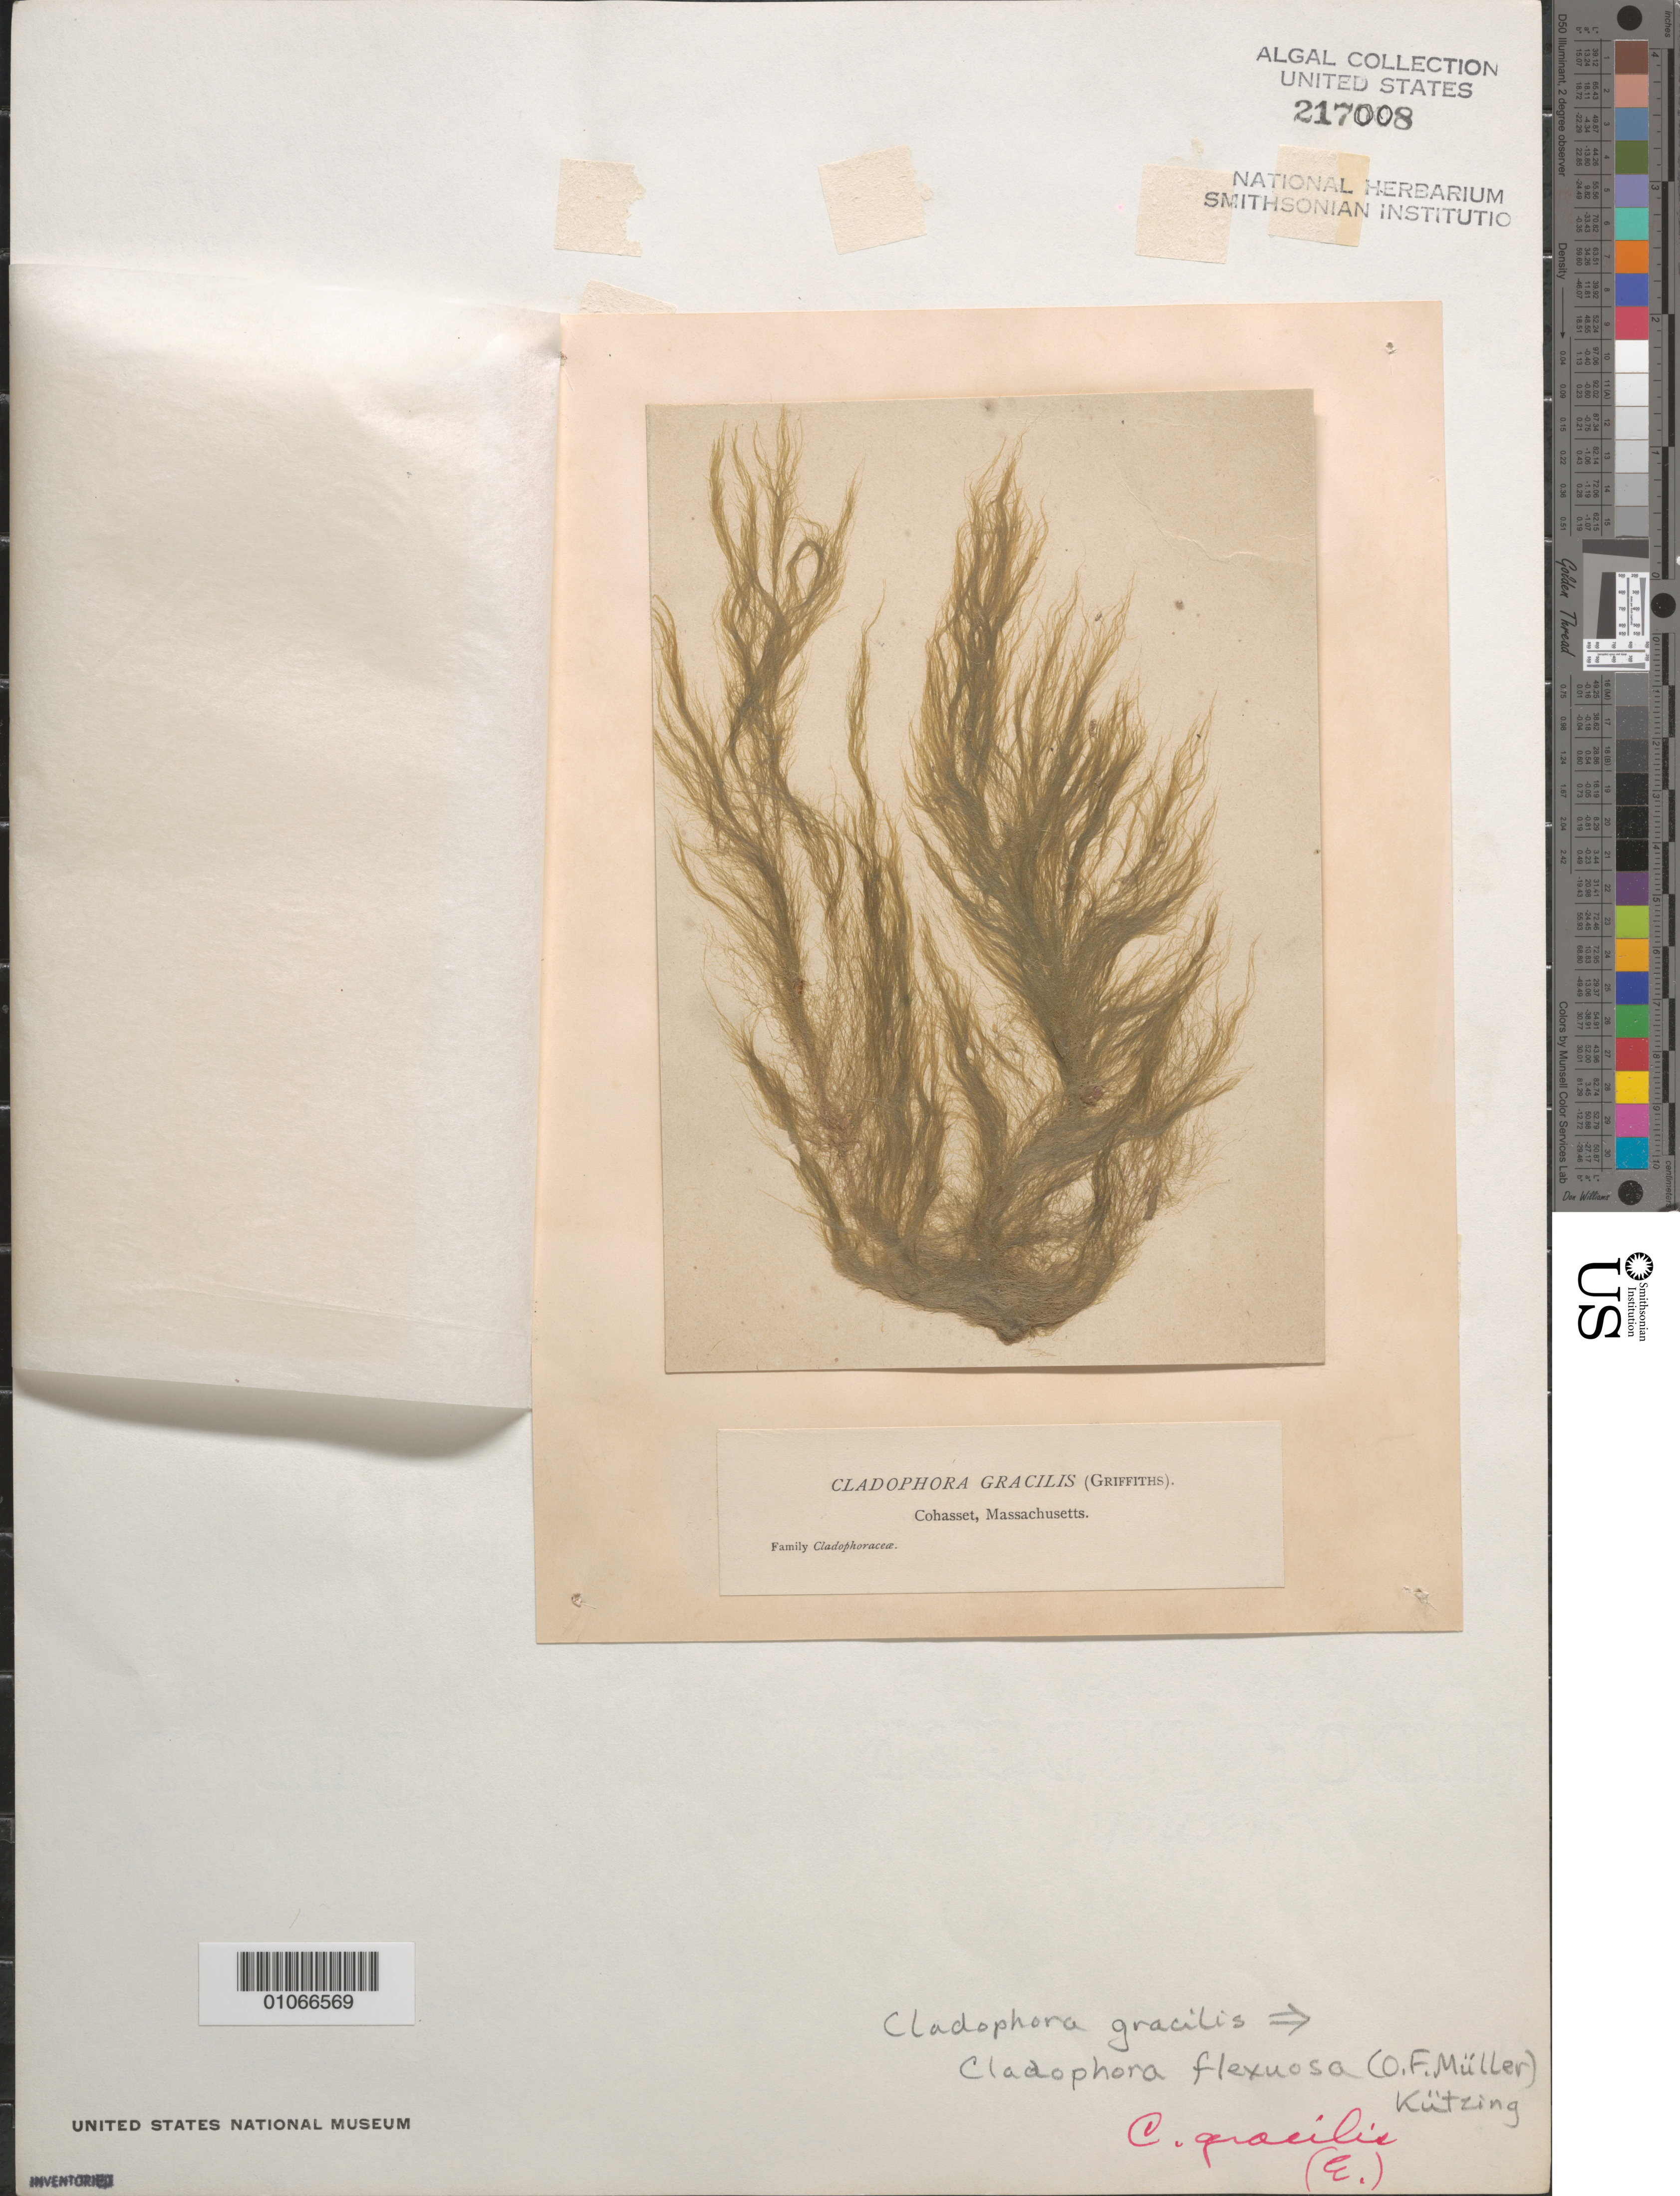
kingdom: Plantae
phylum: Chlorophyta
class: Ulvophyceae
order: Cladophorales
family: Cladophoraceae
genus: Cladophora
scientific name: Cladophora flexuosa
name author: (O.F. Muell.) Kütz.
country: United States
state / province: Massachusetts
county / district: Norfolk County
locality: Cohasset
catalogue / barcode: US 217008